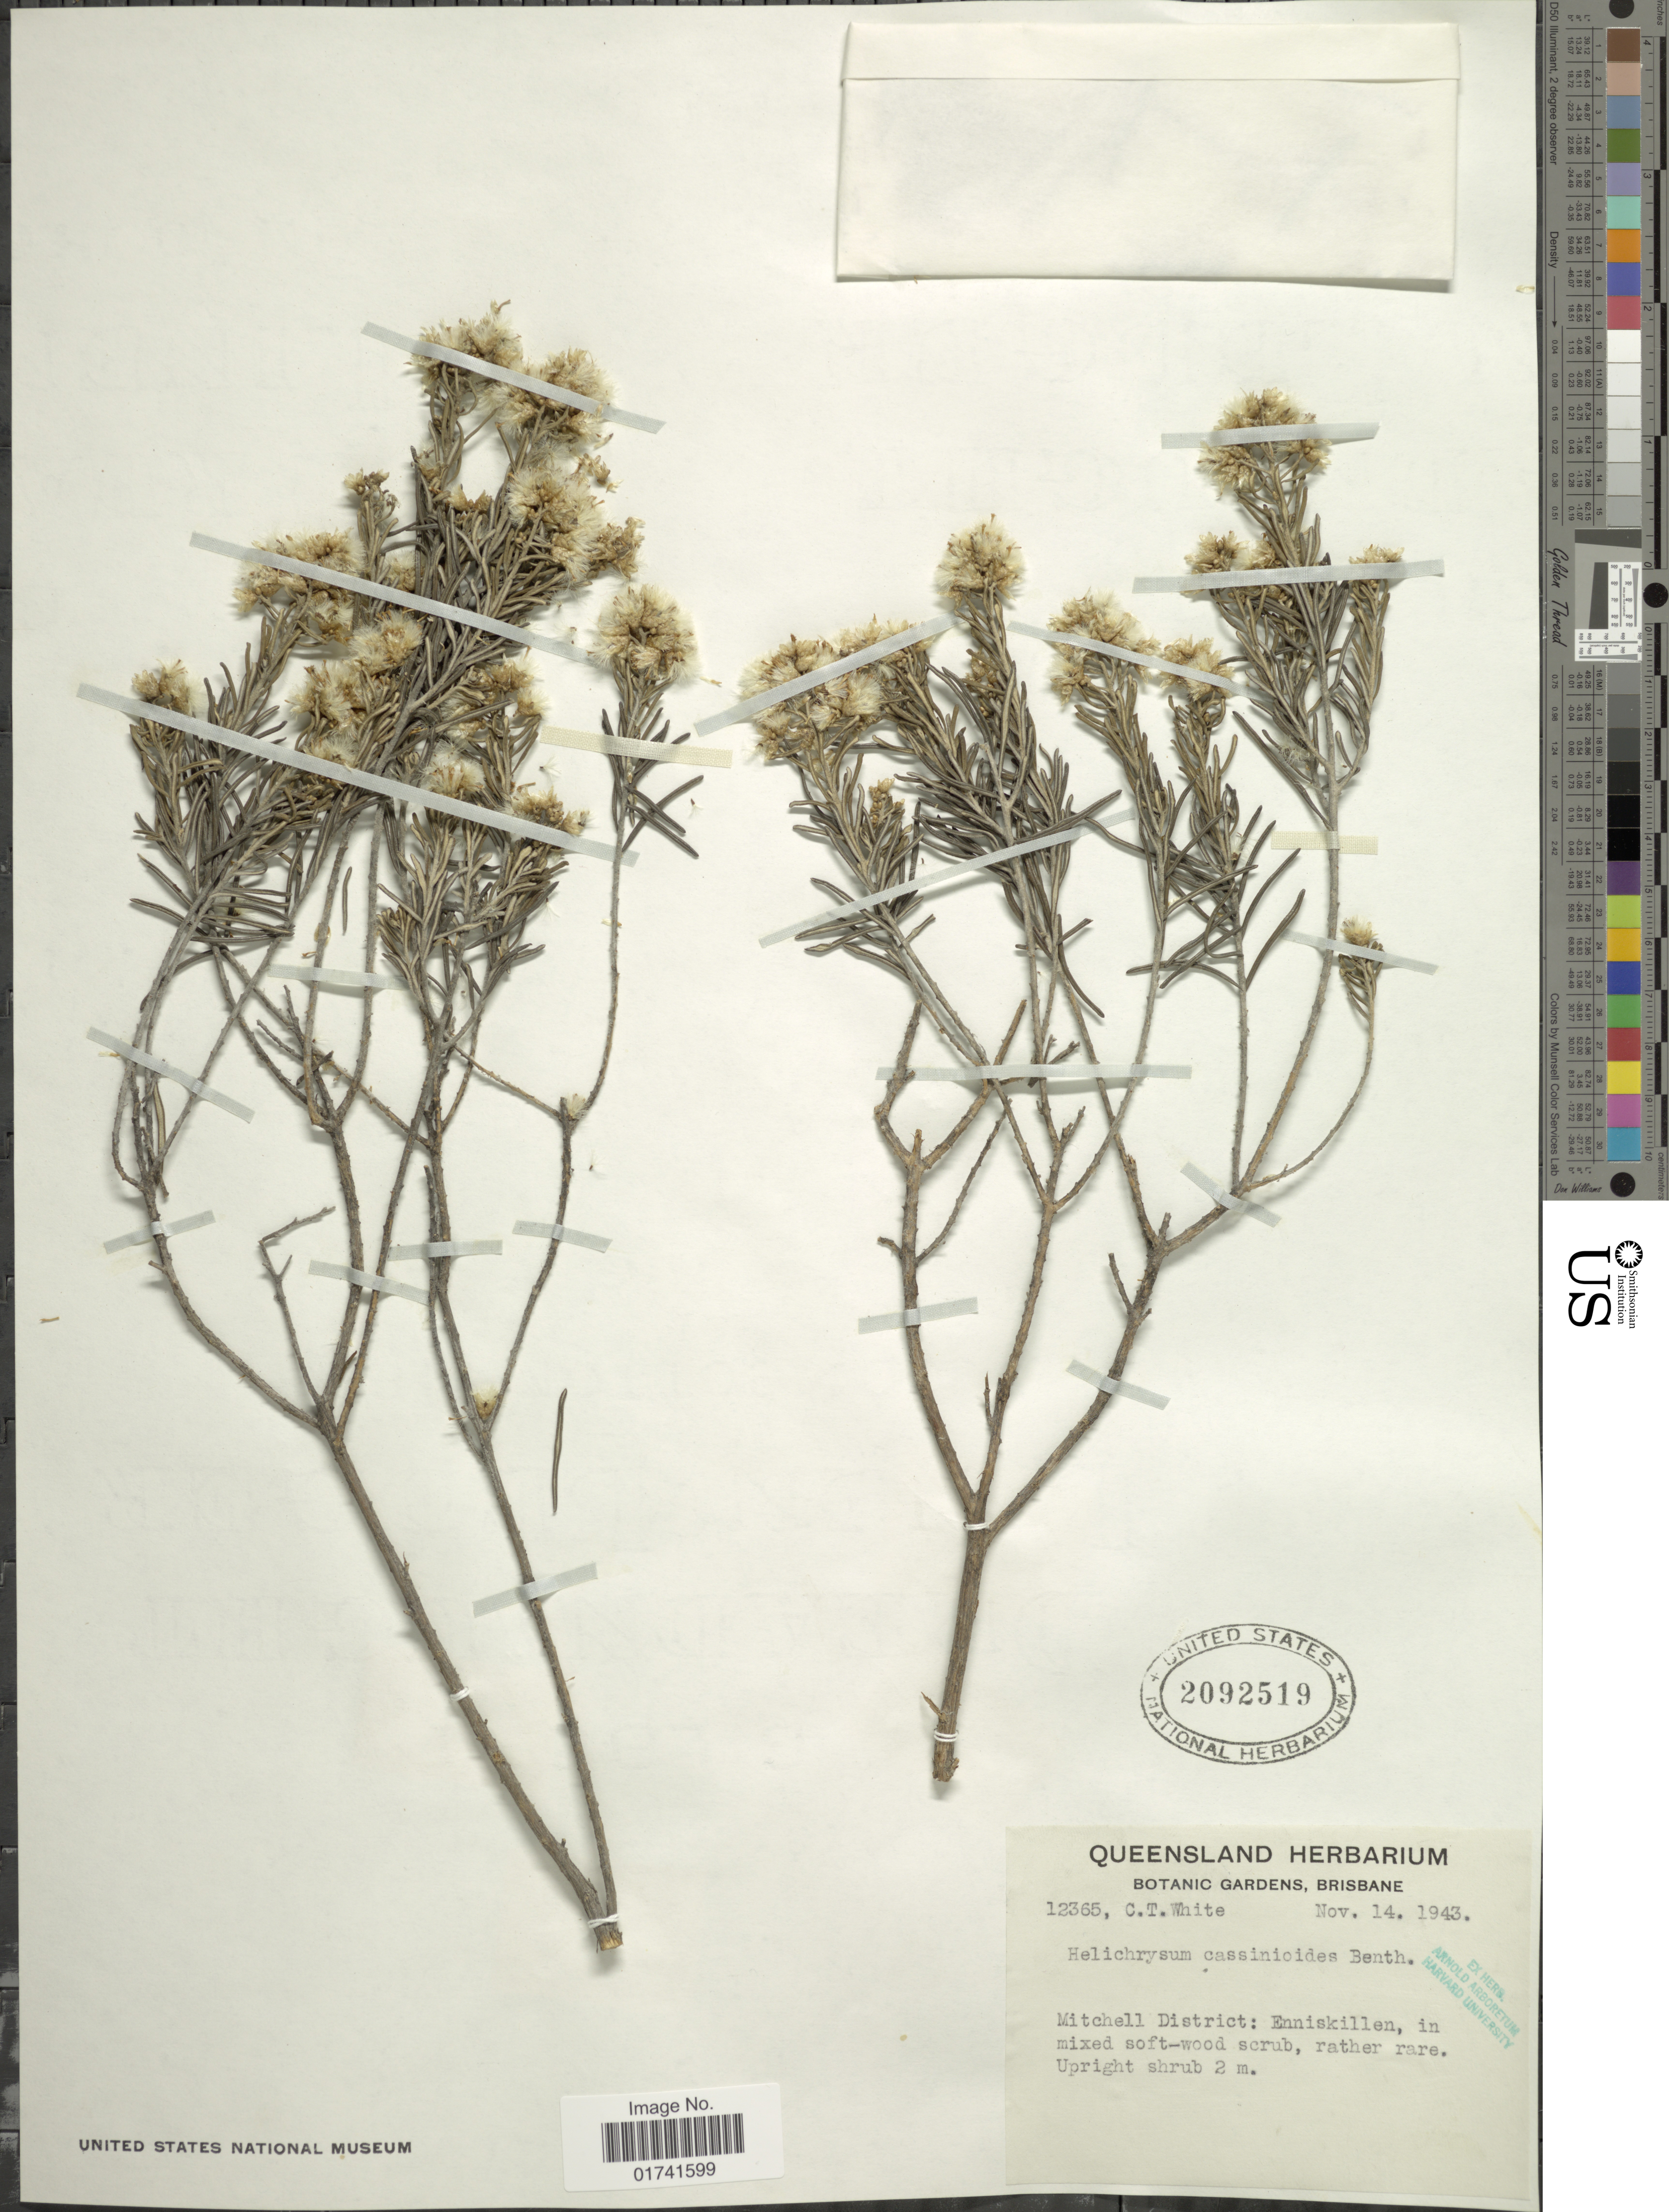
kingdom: Plantae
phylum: Tracheophyta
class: Magnoliopsida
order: Asterales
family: Asteraceae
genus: Ozothamnus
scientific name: Ozothamnus casssinioides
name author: (Benth.) Anderb.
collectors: C. T. White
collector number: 12365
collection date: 1943-11-14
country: Australia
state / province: Queensland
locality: Mitchell District: Enniskillen.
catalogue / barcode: US 2092519